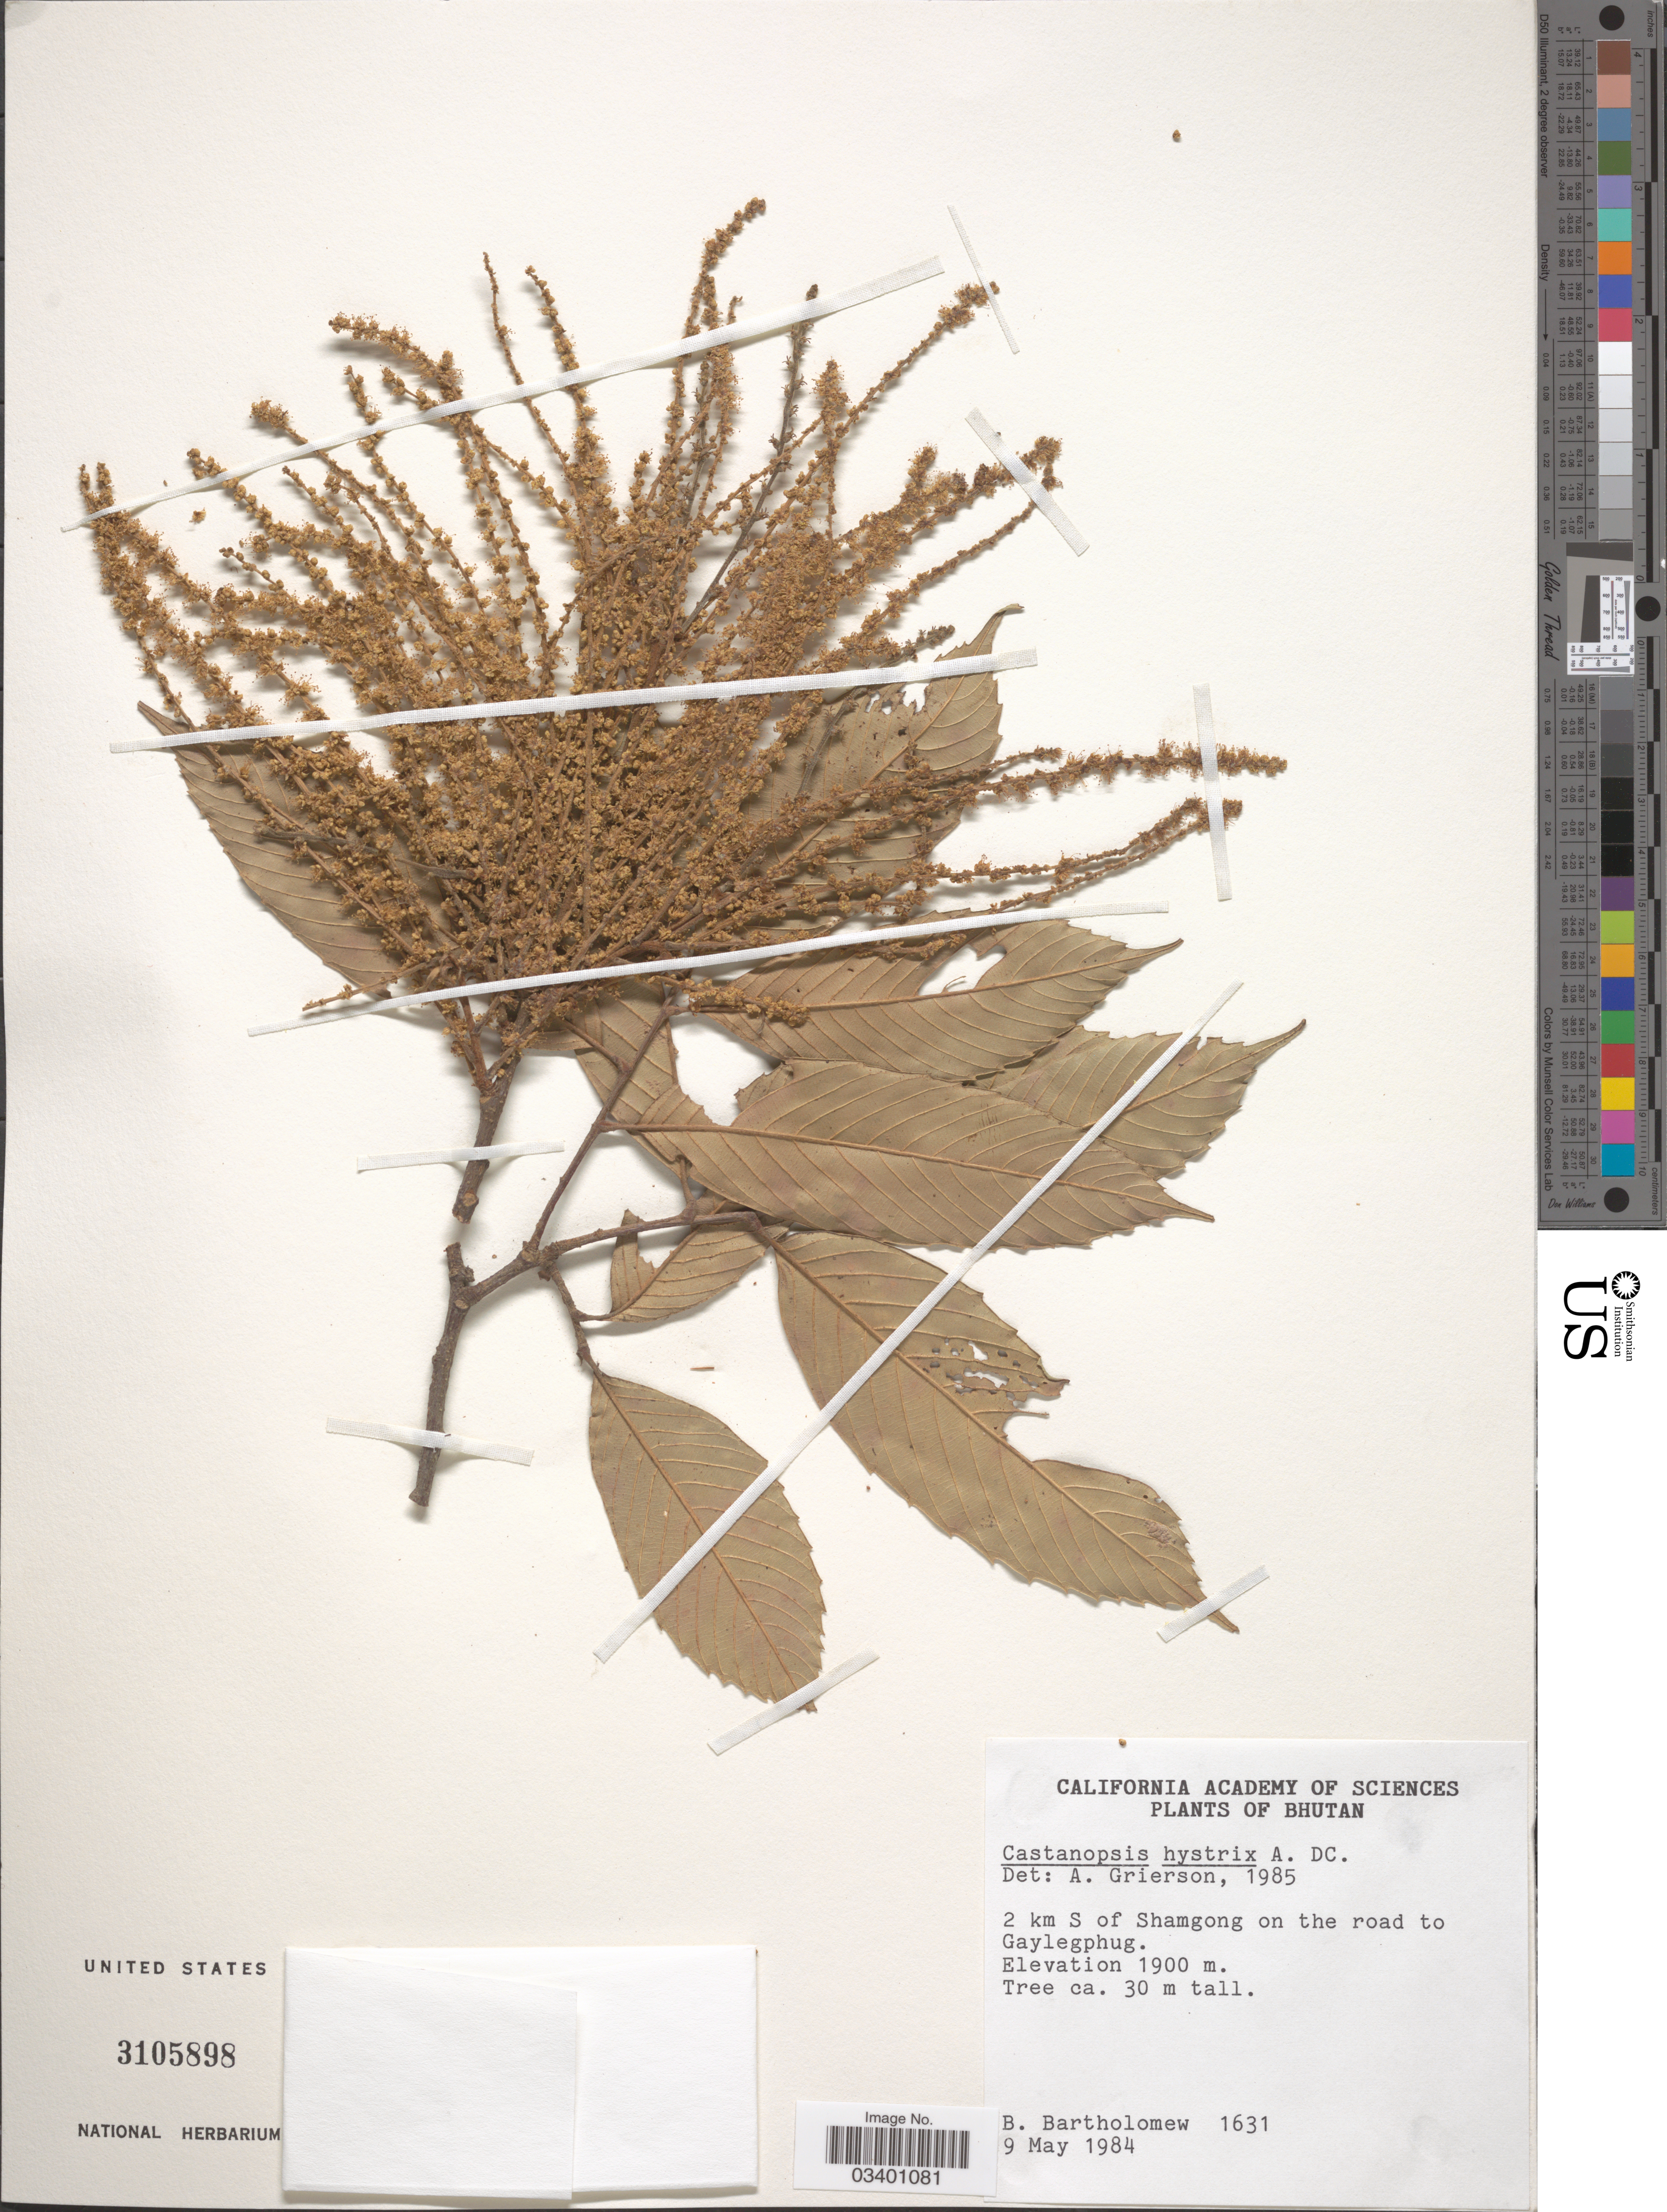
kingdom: Plantae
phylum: Tracheophyta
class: Magnoliopsida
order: Fagales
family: Fagaceae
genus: Castanopsis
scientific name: Castanopsis hystrix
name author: Hook. f. & Thomson ex A. DC.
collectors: B. Bartholomew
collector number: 1631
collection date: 1984-05-09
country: Bhutan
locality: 2 km S of Shamgong on the road to Gaylegphug.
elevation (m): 1900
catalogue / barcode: US 3105898